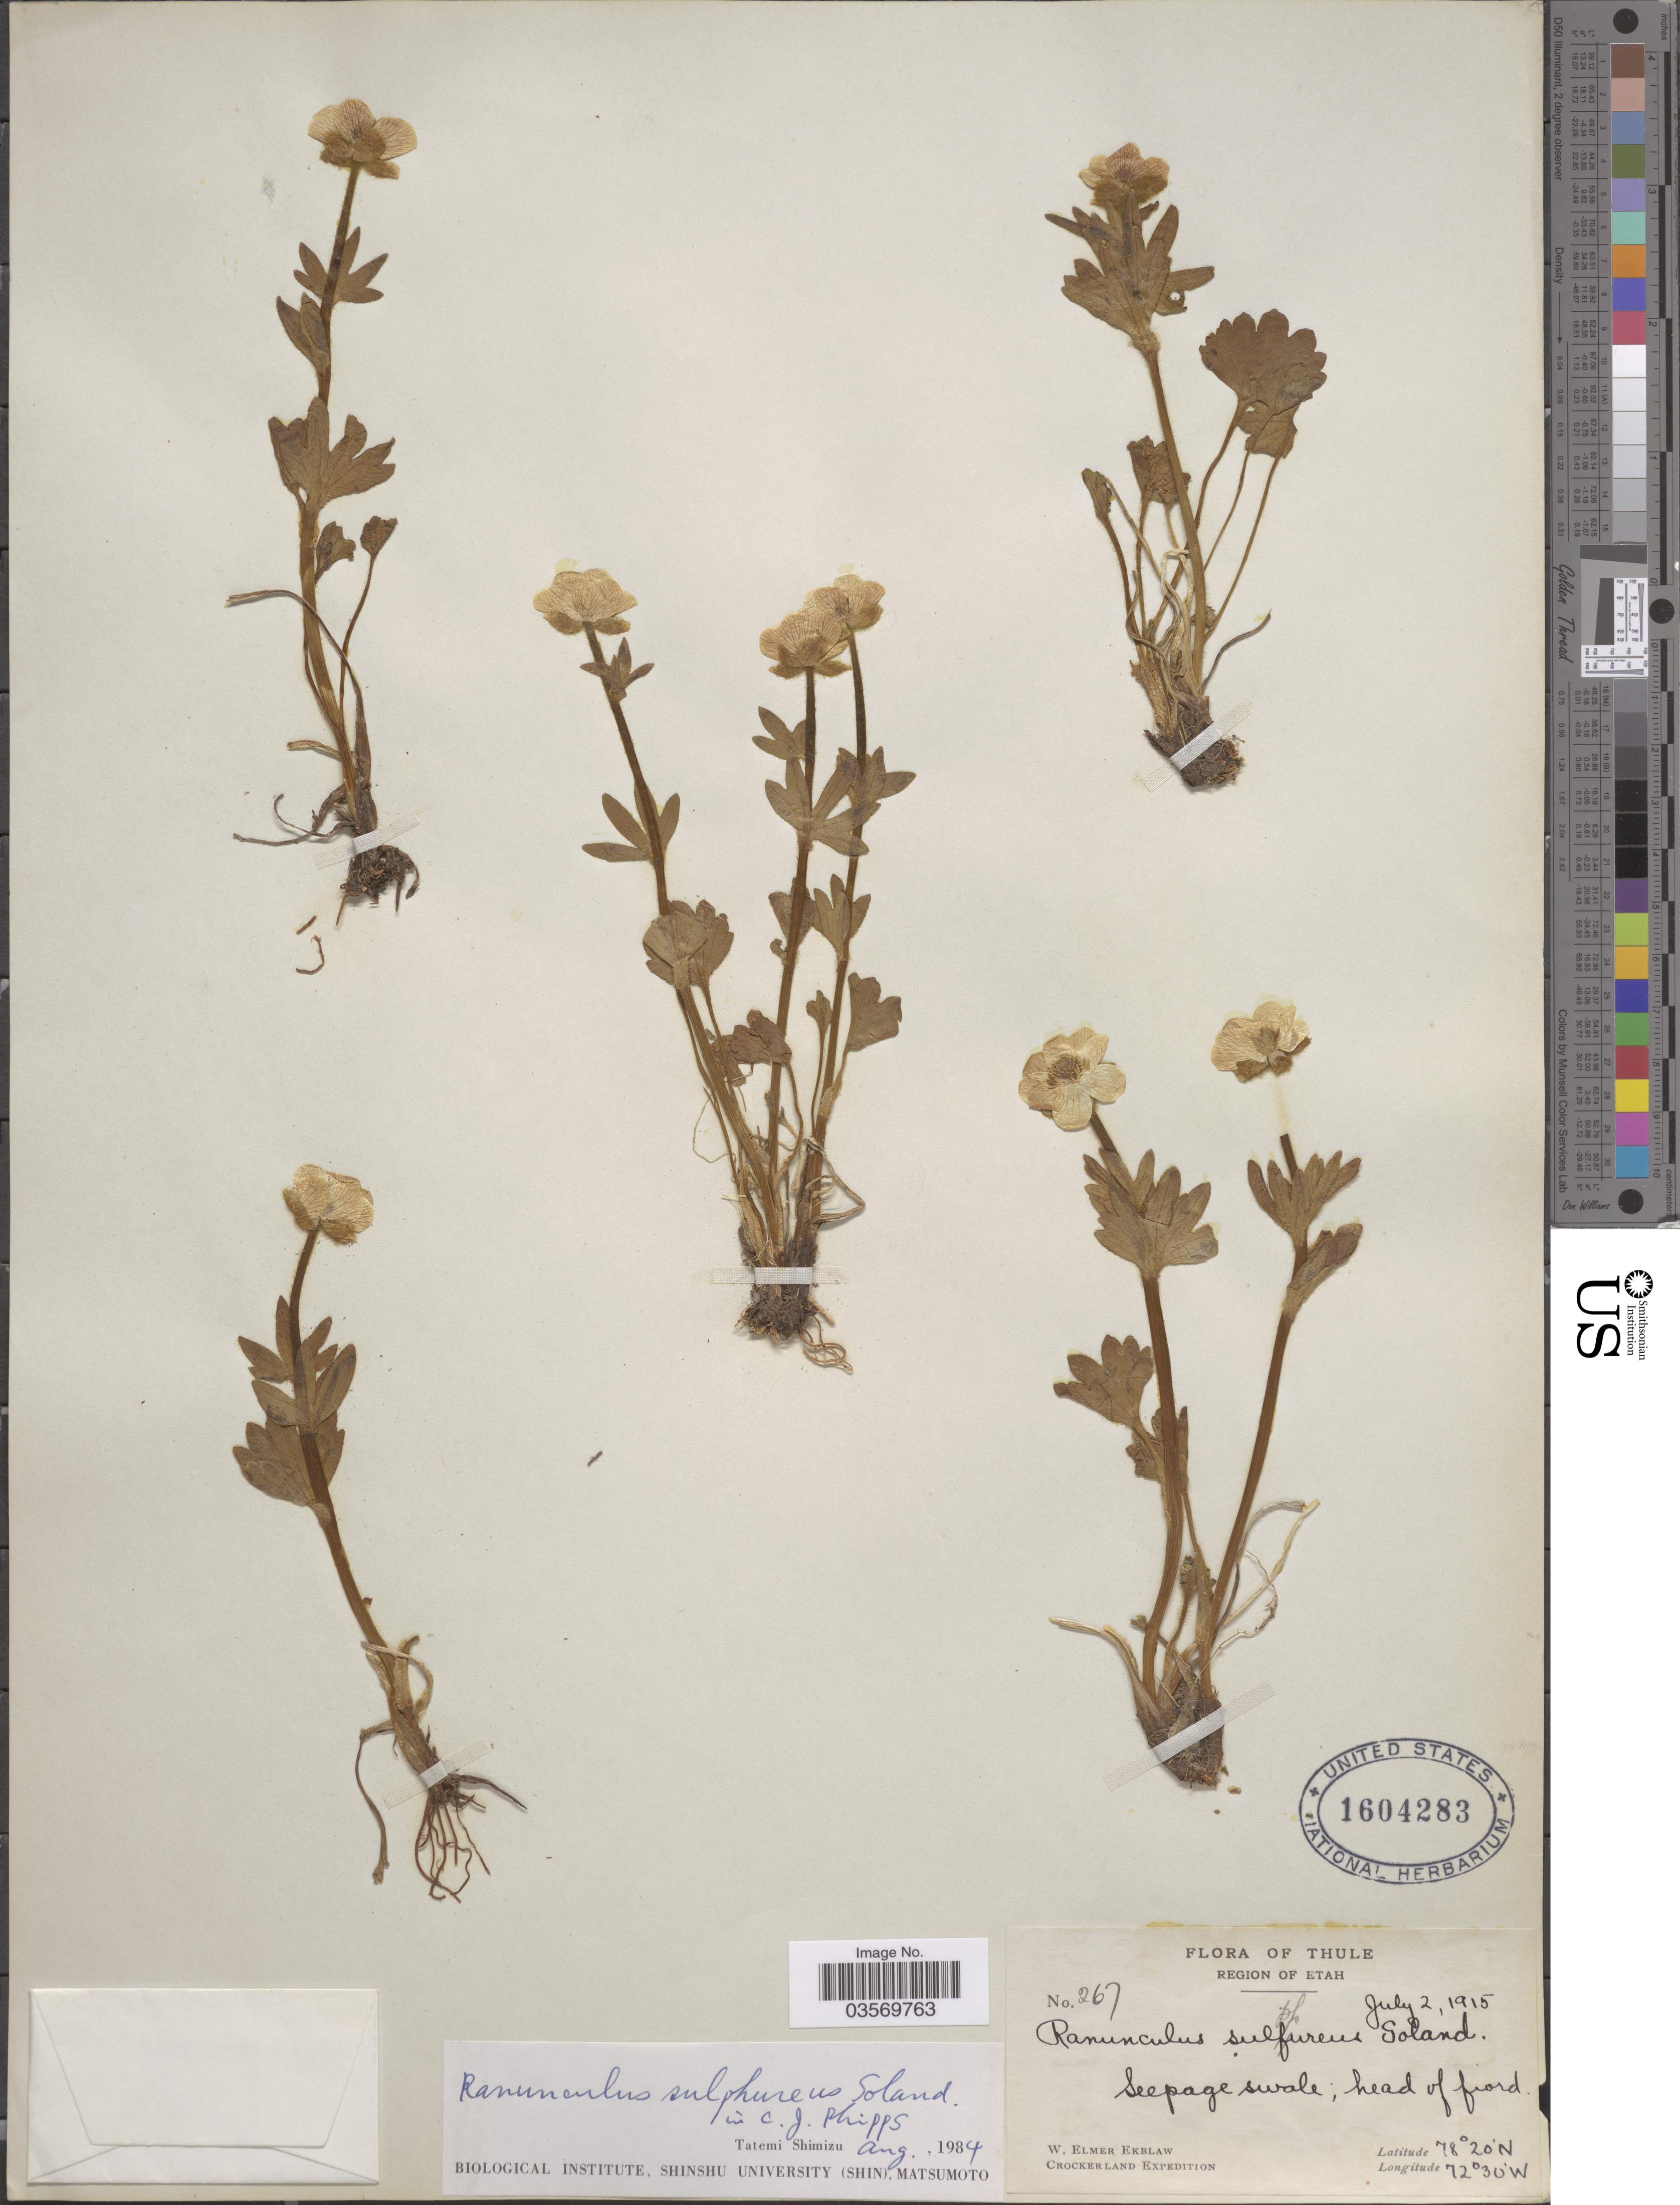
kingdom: Plantae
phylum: Tracheophyta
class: Magnoliopsida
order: Ranunculales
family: Ranunculaceae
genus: Ranunculus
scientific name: Ranunculus sulphureus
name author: Sol.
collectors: W. Ekblaw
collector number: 267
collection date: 1915-07-02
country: Greenland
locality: Thule. Region of Etah. Seepage swale; head of fiord.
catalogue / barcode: US 1604283